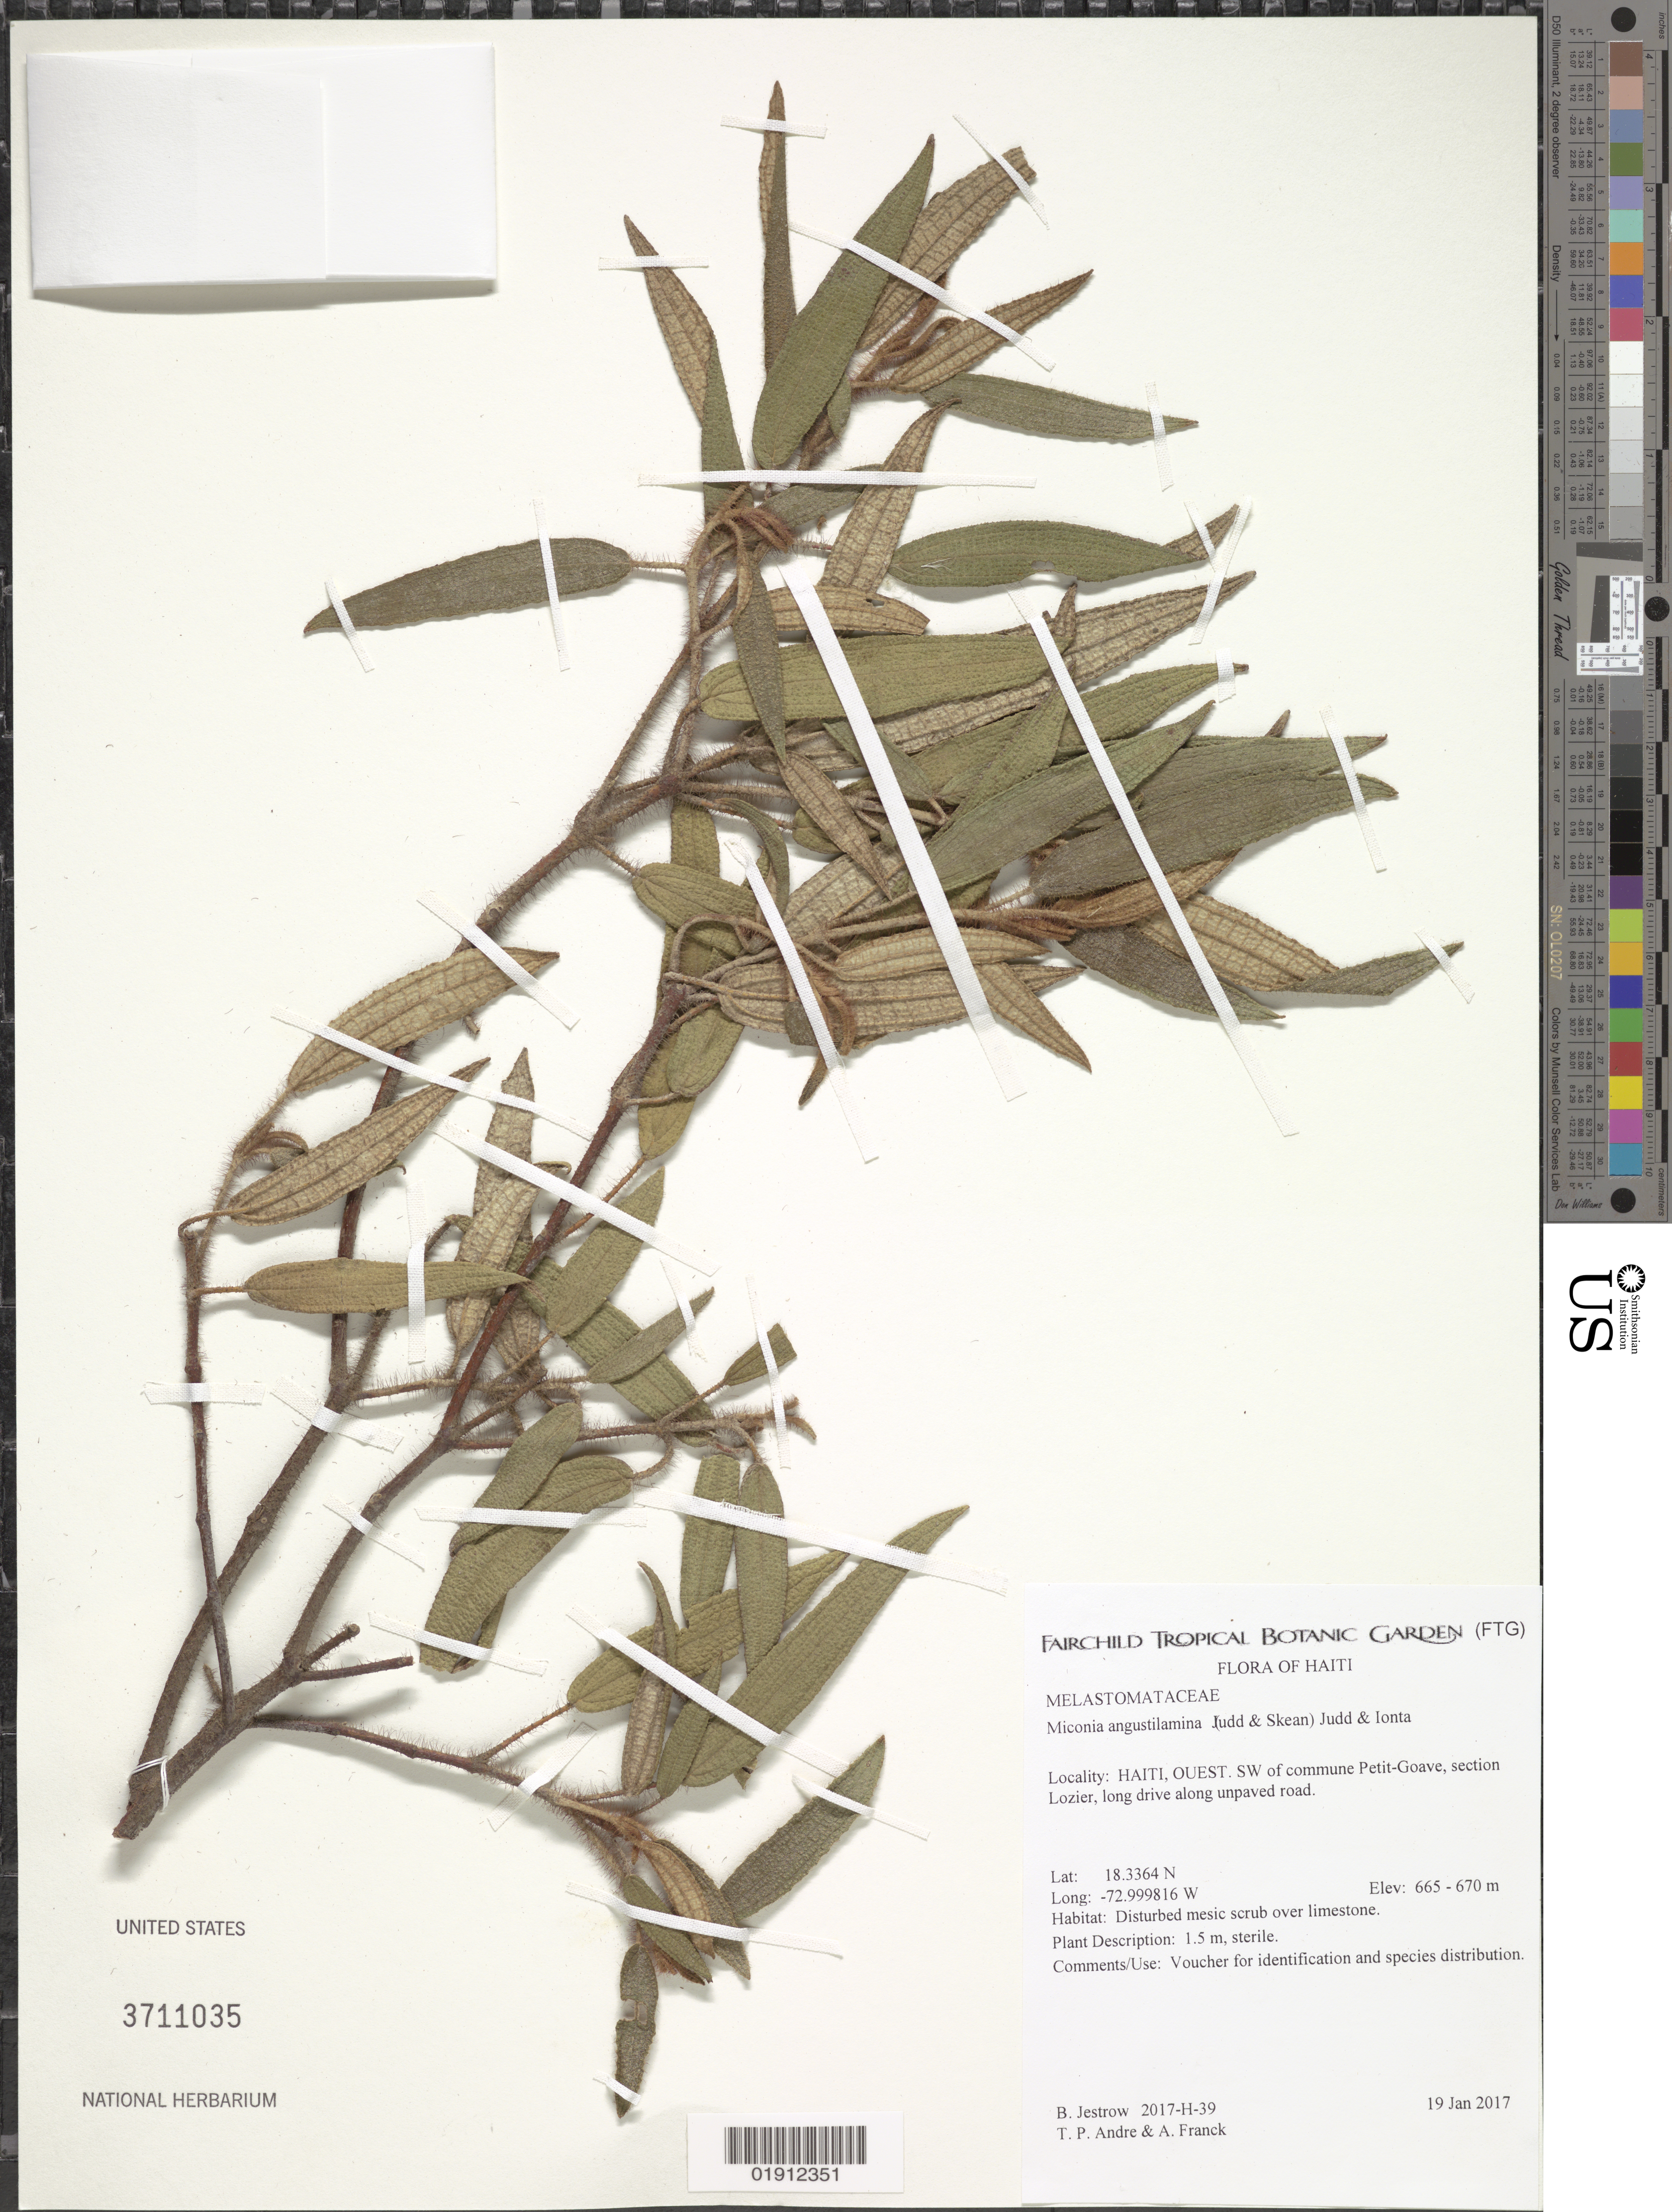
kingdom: Plantae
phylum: Tracheophyta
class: Magnoliopsida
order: Myrtales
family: Melastomataceae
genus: Miconia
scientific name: Miconia angustilamina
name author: (Judd & Skean) Judd & Ionta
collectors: B. Jestrow, T. Andre & A. R. Franck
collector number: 2017-H-39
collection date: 2017-01-19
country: Haiti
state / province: Ouest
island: Hispaniola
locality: SW of commune Petit-Goave, section Lozier, long drive along unpaved road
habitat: Disturbed mesic scrub over limestone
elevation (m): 665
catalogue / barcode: US 3711035